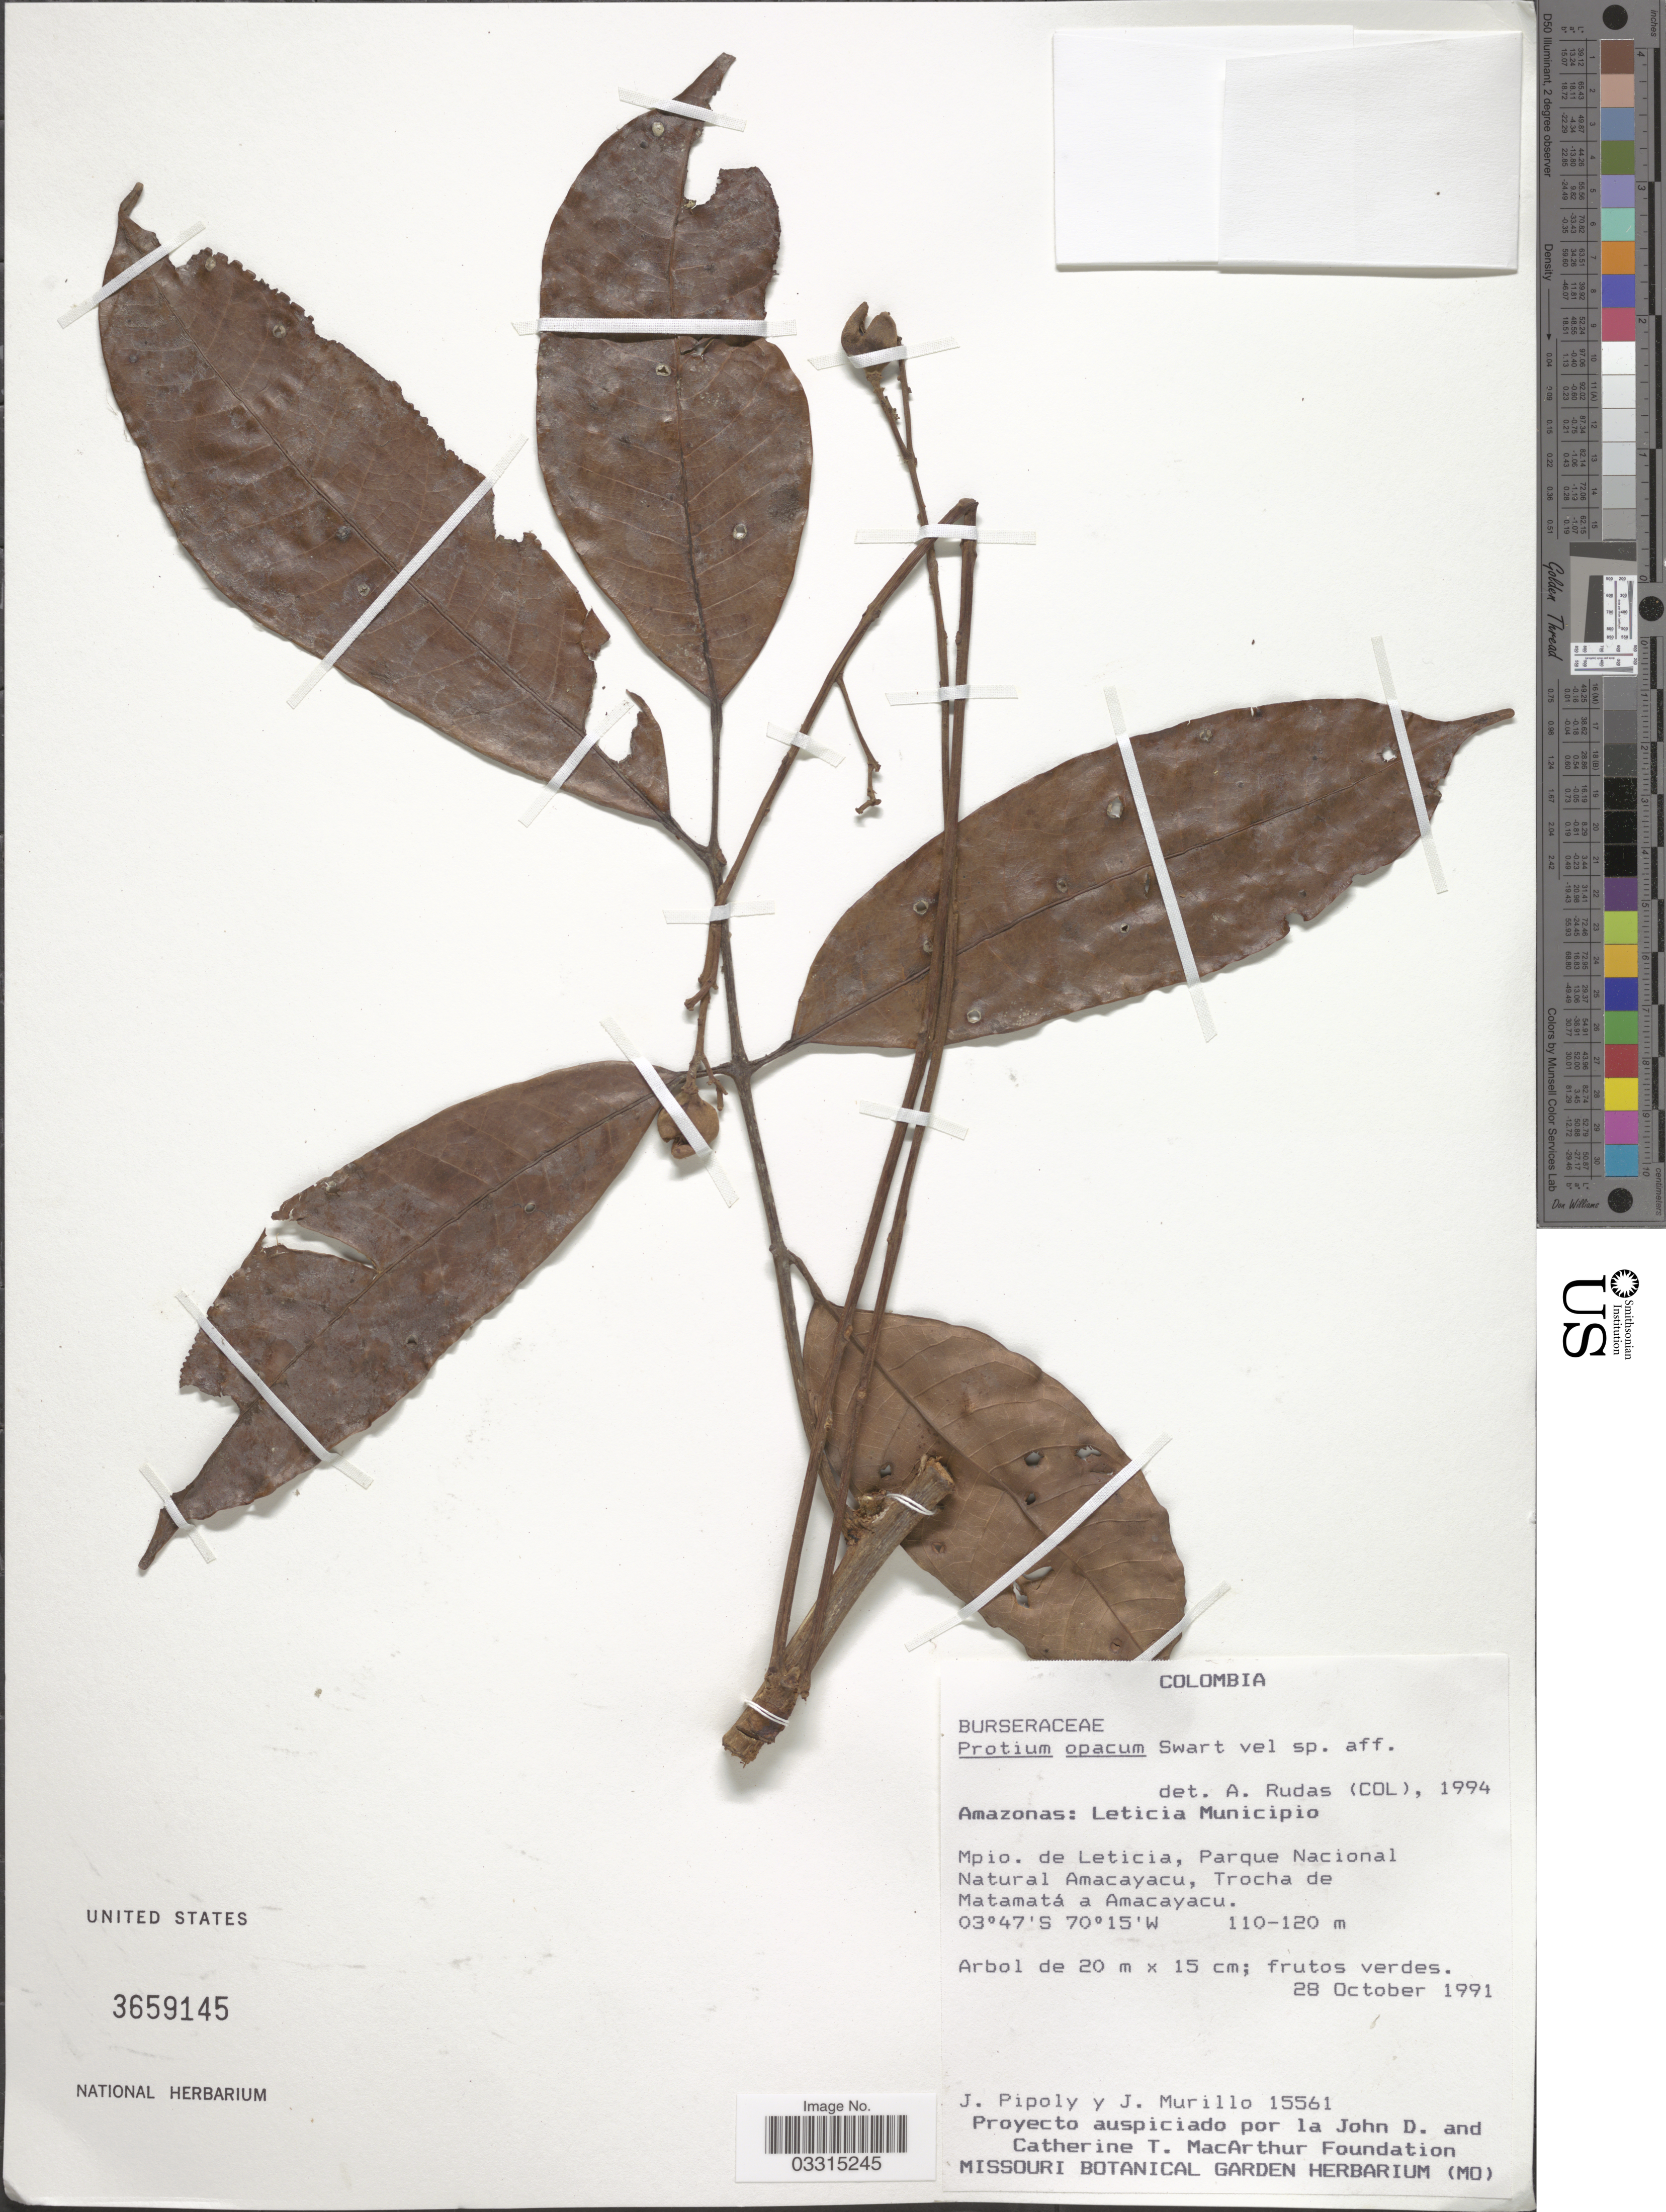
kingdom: Plantae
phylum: Tracheophyta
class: Magnoliopsida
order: Sapindales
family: Burseraceae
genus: Protium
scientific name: Protium opacum subsp. opacum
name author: Swart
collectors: J. J. Pipoly & J. C. Murillo-A.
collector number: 15561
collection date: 1991-10-28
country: Colombia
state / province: Amazônas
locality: Leticia Municipio. Mpio. de Leticia, Parque Nacional Natural Amacayacu, Trocha de Matamatá a Amacayacu.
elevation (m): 110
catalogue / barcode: US 3659145